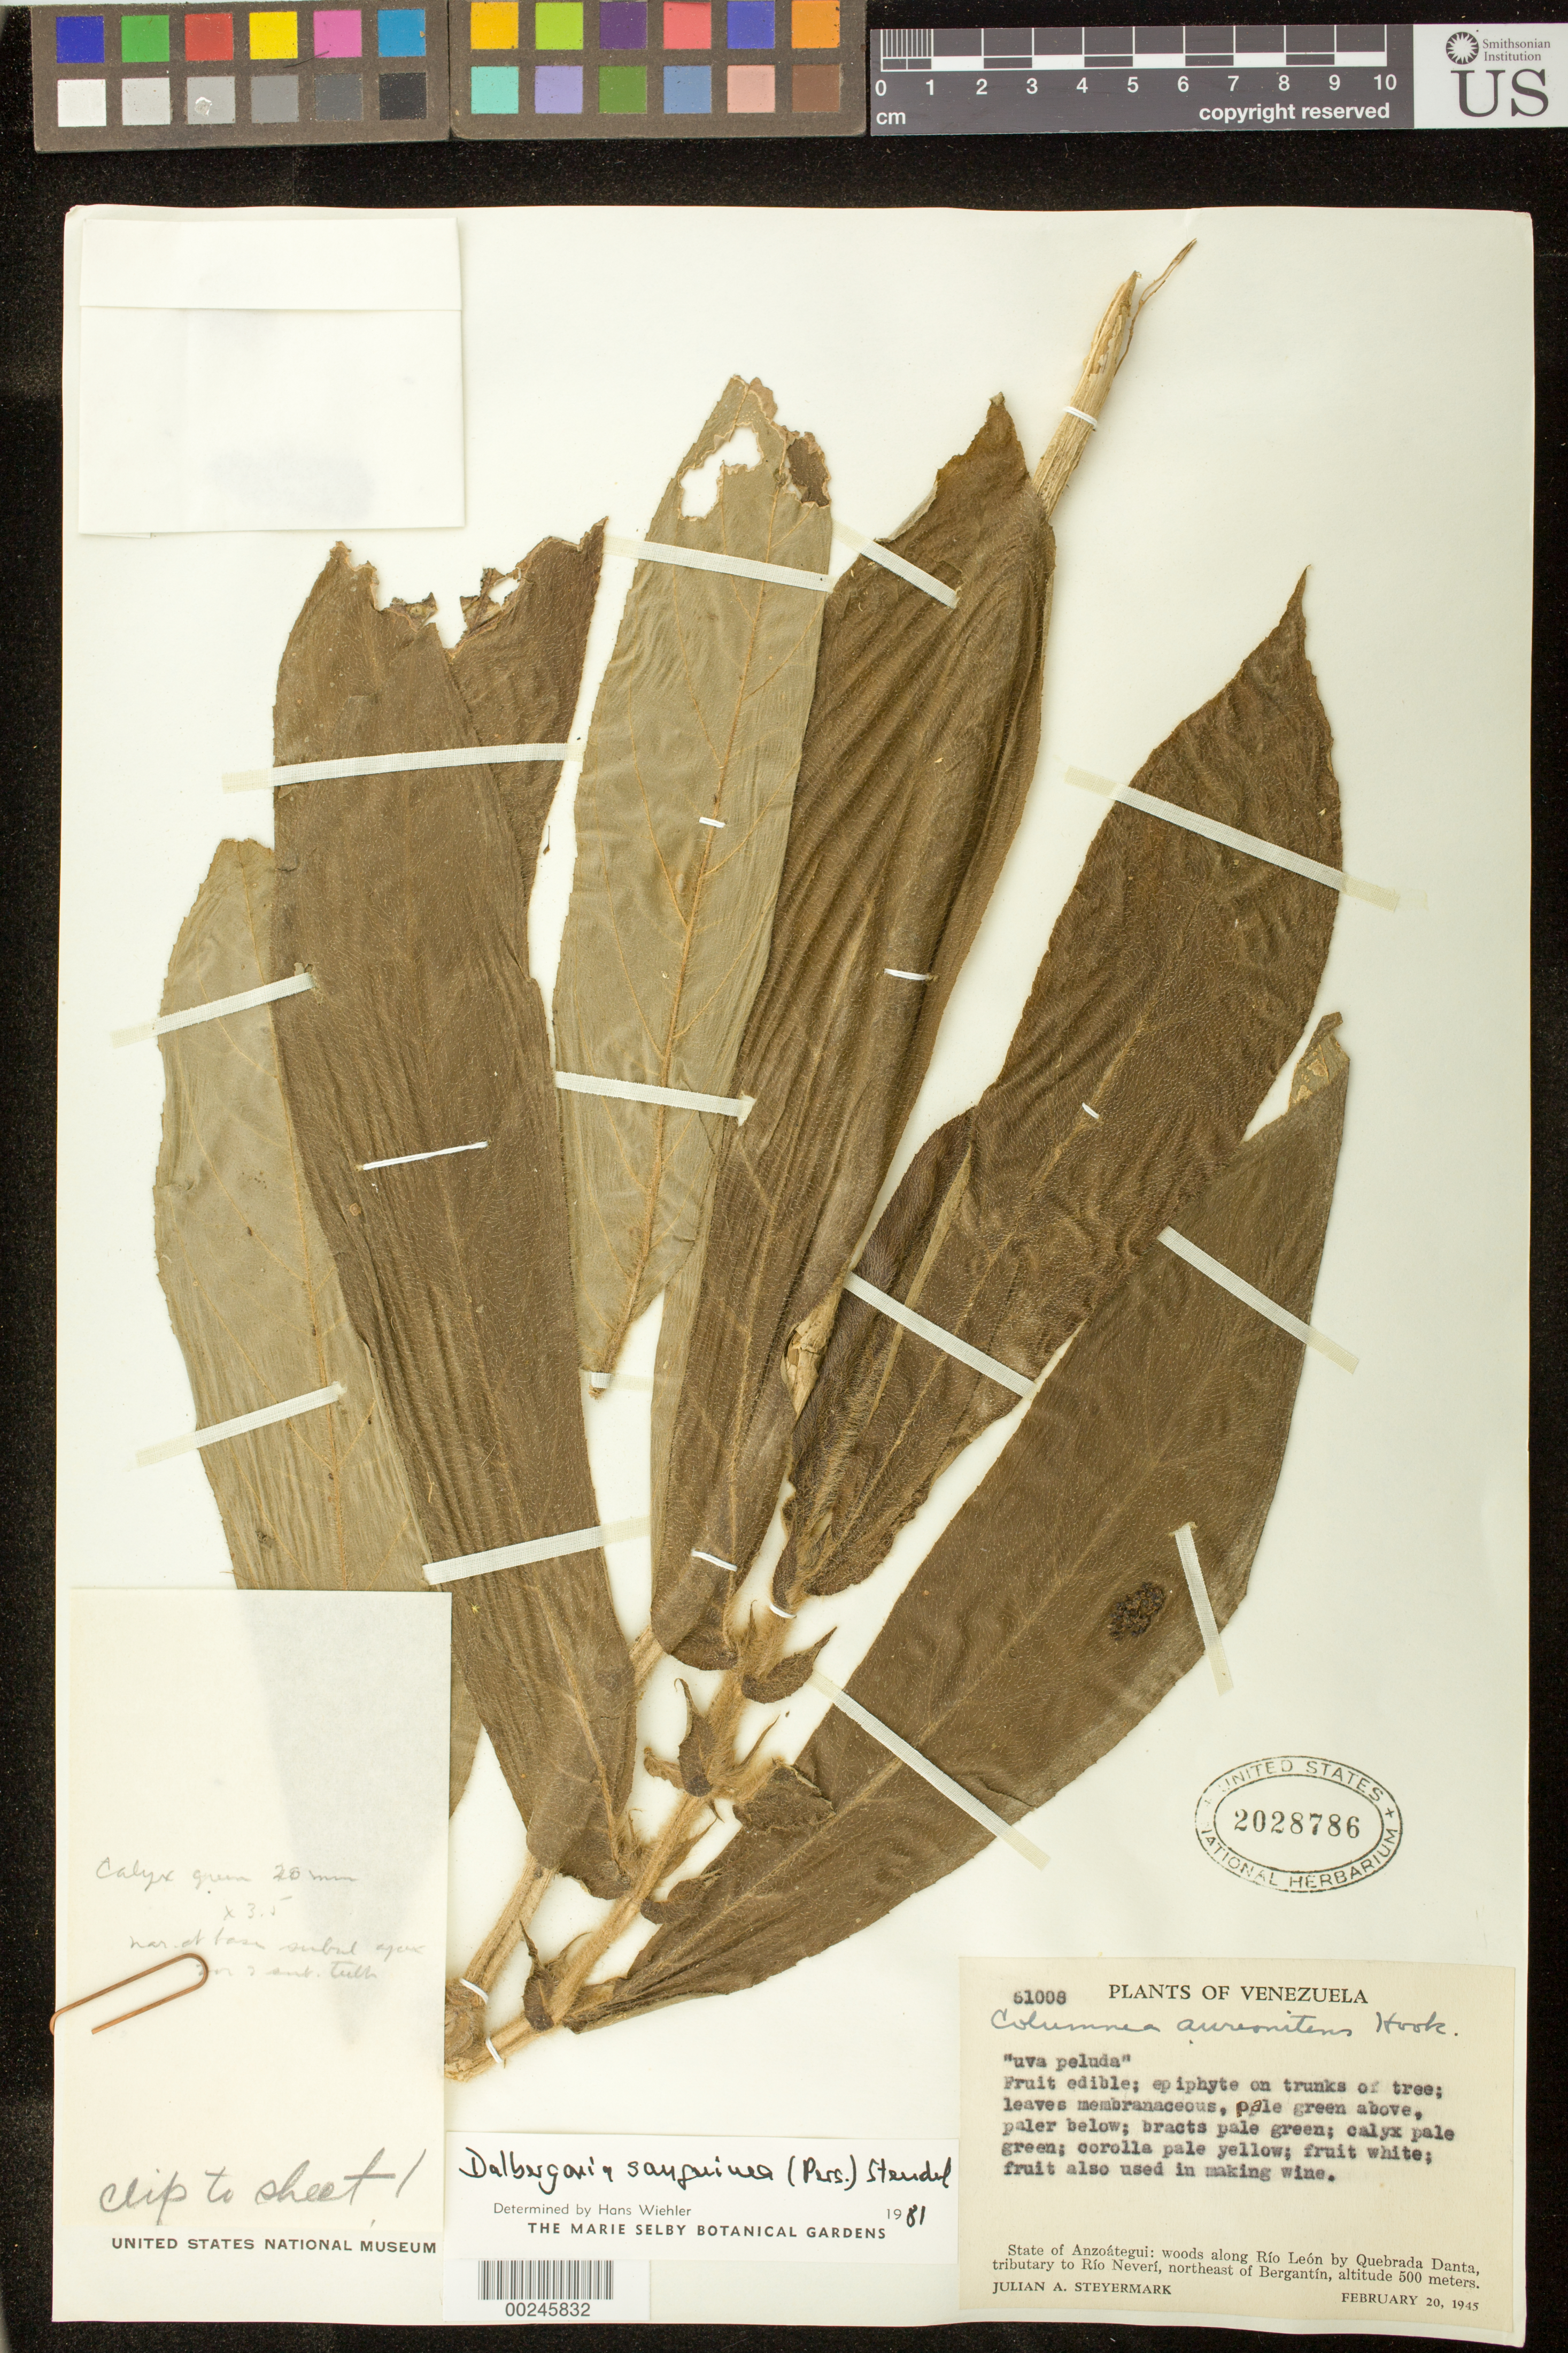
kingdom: Plantae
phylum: Tracheophyta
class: Magnoliopsida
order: Lamiales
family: Gesneriaceae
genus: Columnea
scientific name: Columnea sanguinea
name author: (Pers.) Hanst.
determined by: Skog, Laurence E.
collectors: J. Steyermark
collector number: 61008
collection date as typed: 20 Feb 1945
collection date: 1945-02-20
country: Venezuela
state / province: Anzoátegui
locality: Along Río León by Quebrada Danta, tributary to Río Neverí, northeast of Bergantín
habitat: Woods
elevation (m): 500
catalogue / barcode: US 2028786